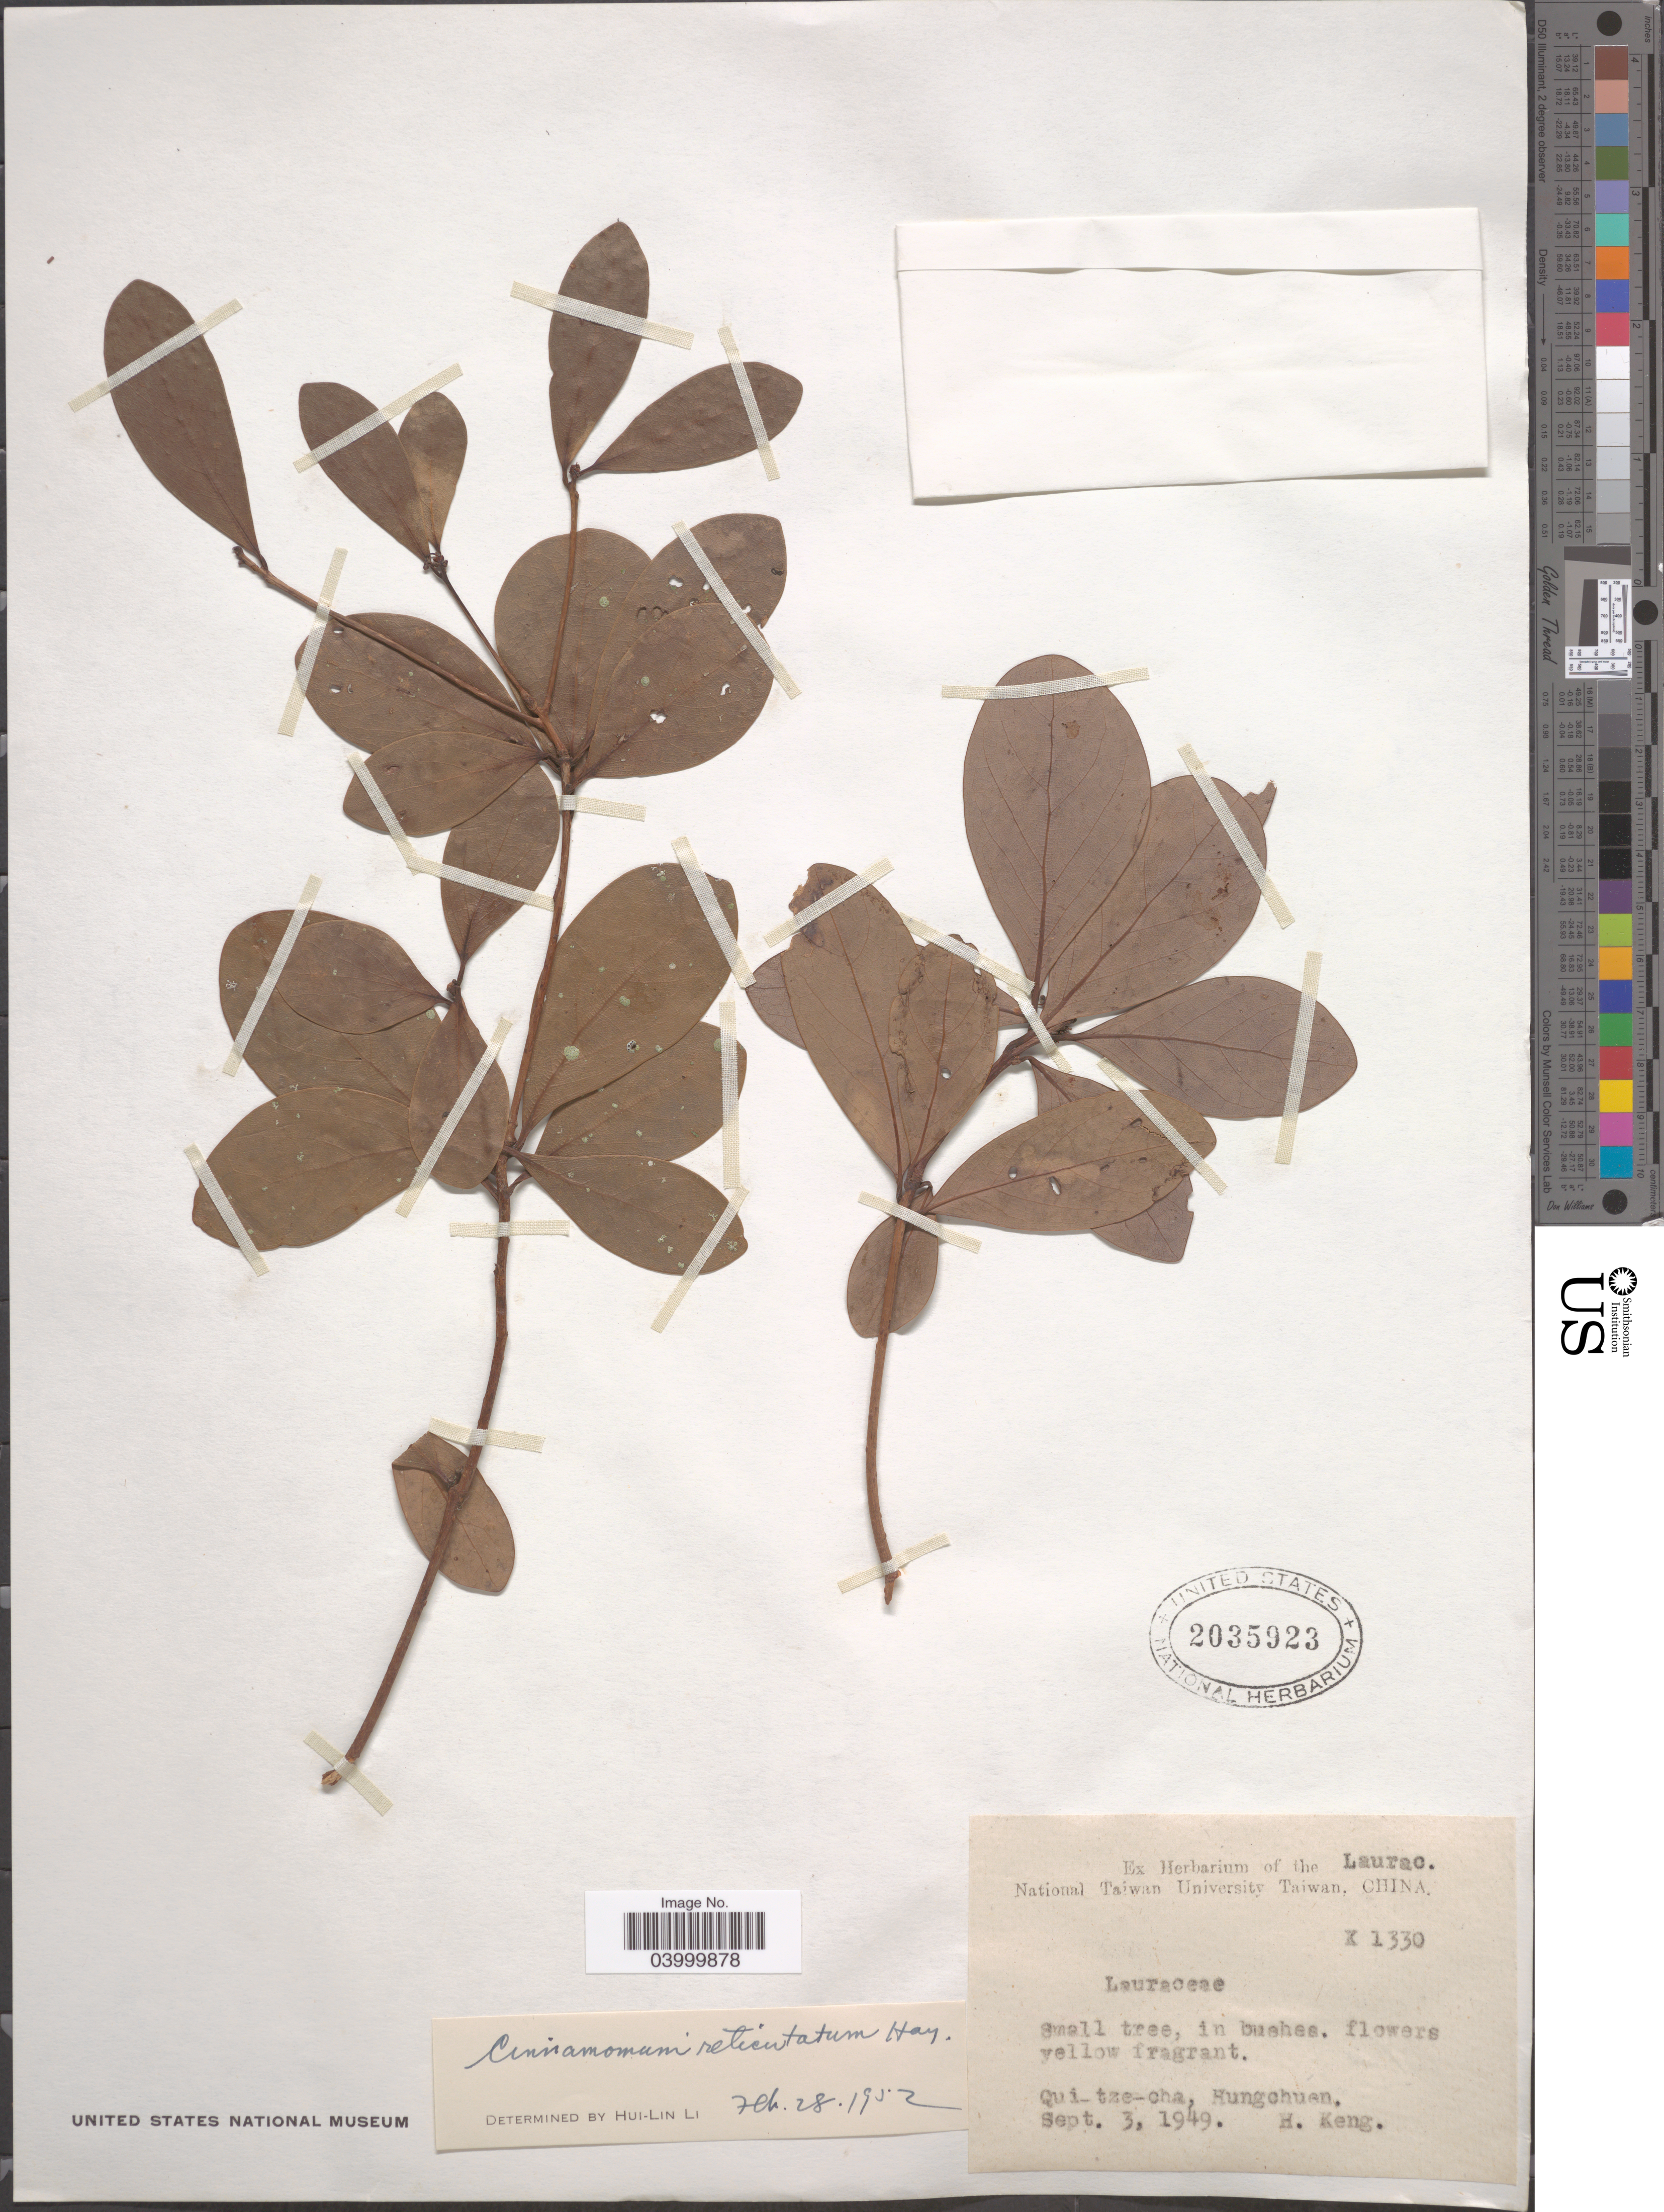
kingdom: Plantae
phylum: Tracheophyta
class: Magnoliopsida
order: Laurales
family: Lauraceae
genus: Cinnamomum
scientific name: Cinnamomum reticulatum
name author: Hayata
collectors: H. Keng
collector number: K 1330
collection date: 1949-09-03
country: Taiwan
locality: Qui-tze-cha, Hungchuen.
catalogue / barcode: US 2035923